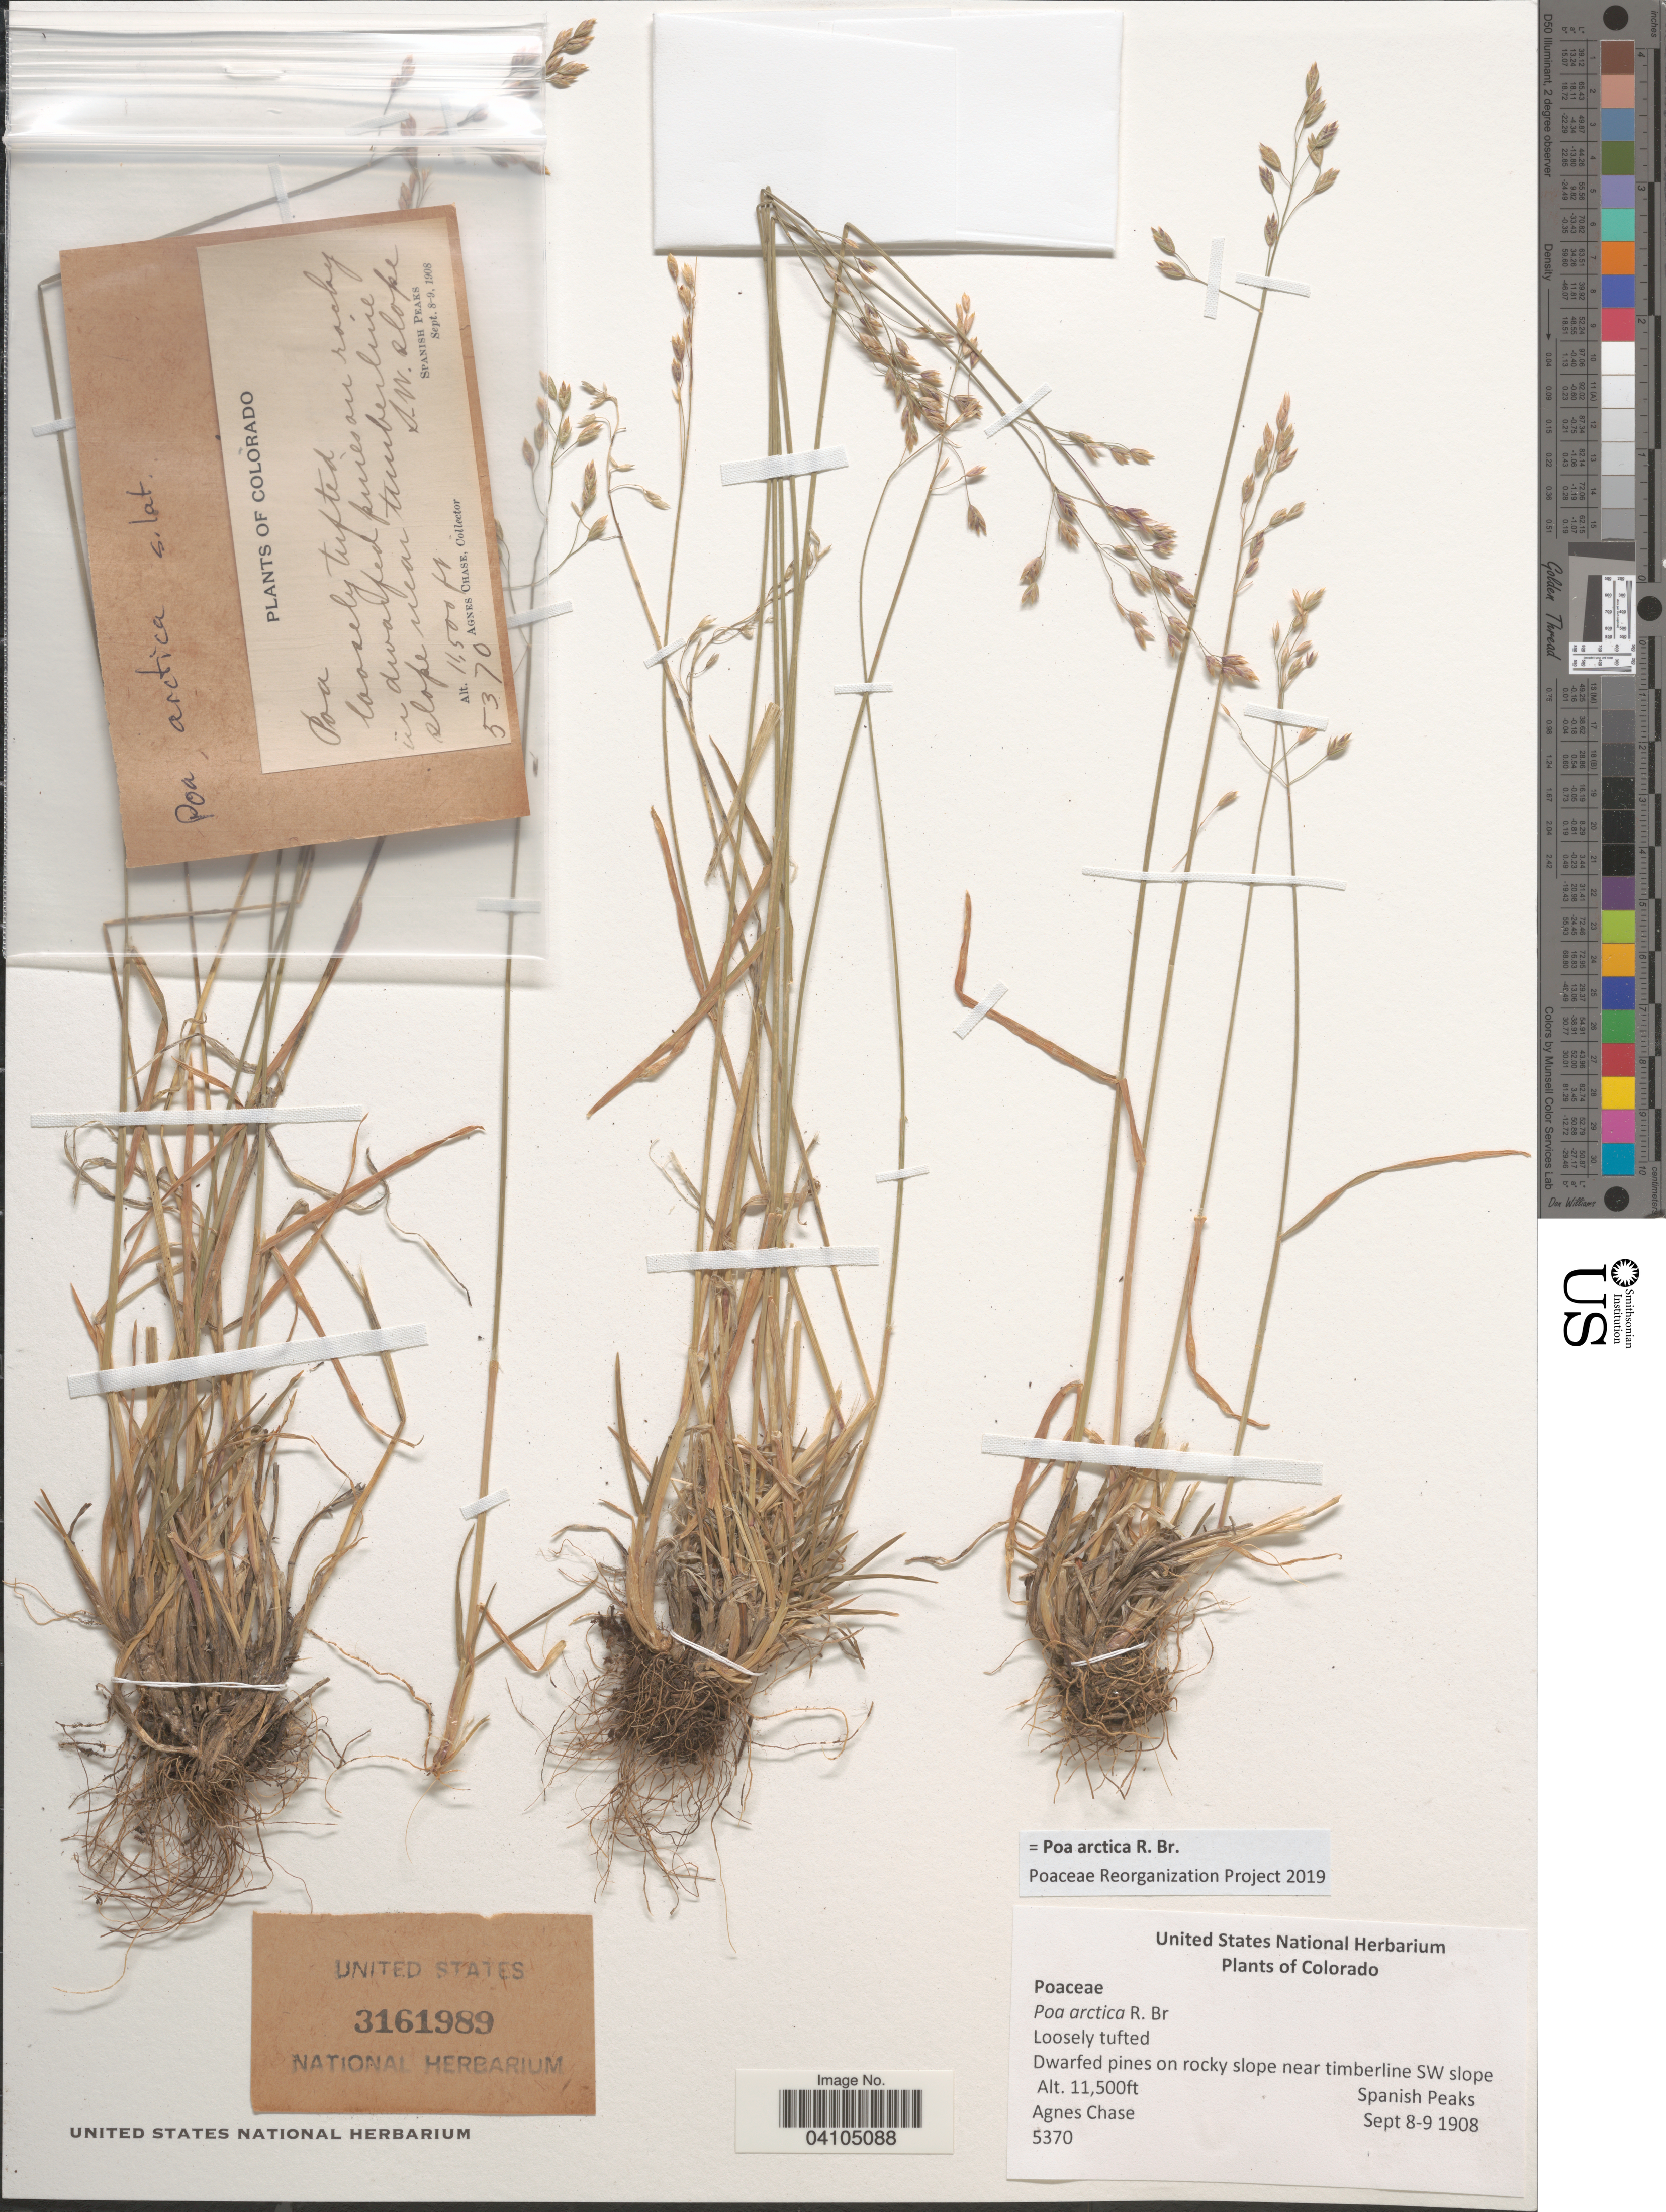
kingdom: Plantae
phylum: Tracheophyta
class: Liliopsida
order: Poales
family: Poaceae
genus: Poa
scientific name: Poa arctica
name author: R. Br.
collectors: A. Chase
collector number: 5370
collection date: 1908-09-08/1908-09-09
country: United States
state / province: Colorado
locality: Dwarfed pines on rocky slope near timberline SW slope Spanish Peaks.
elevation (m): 3505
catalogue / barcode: US 3161989